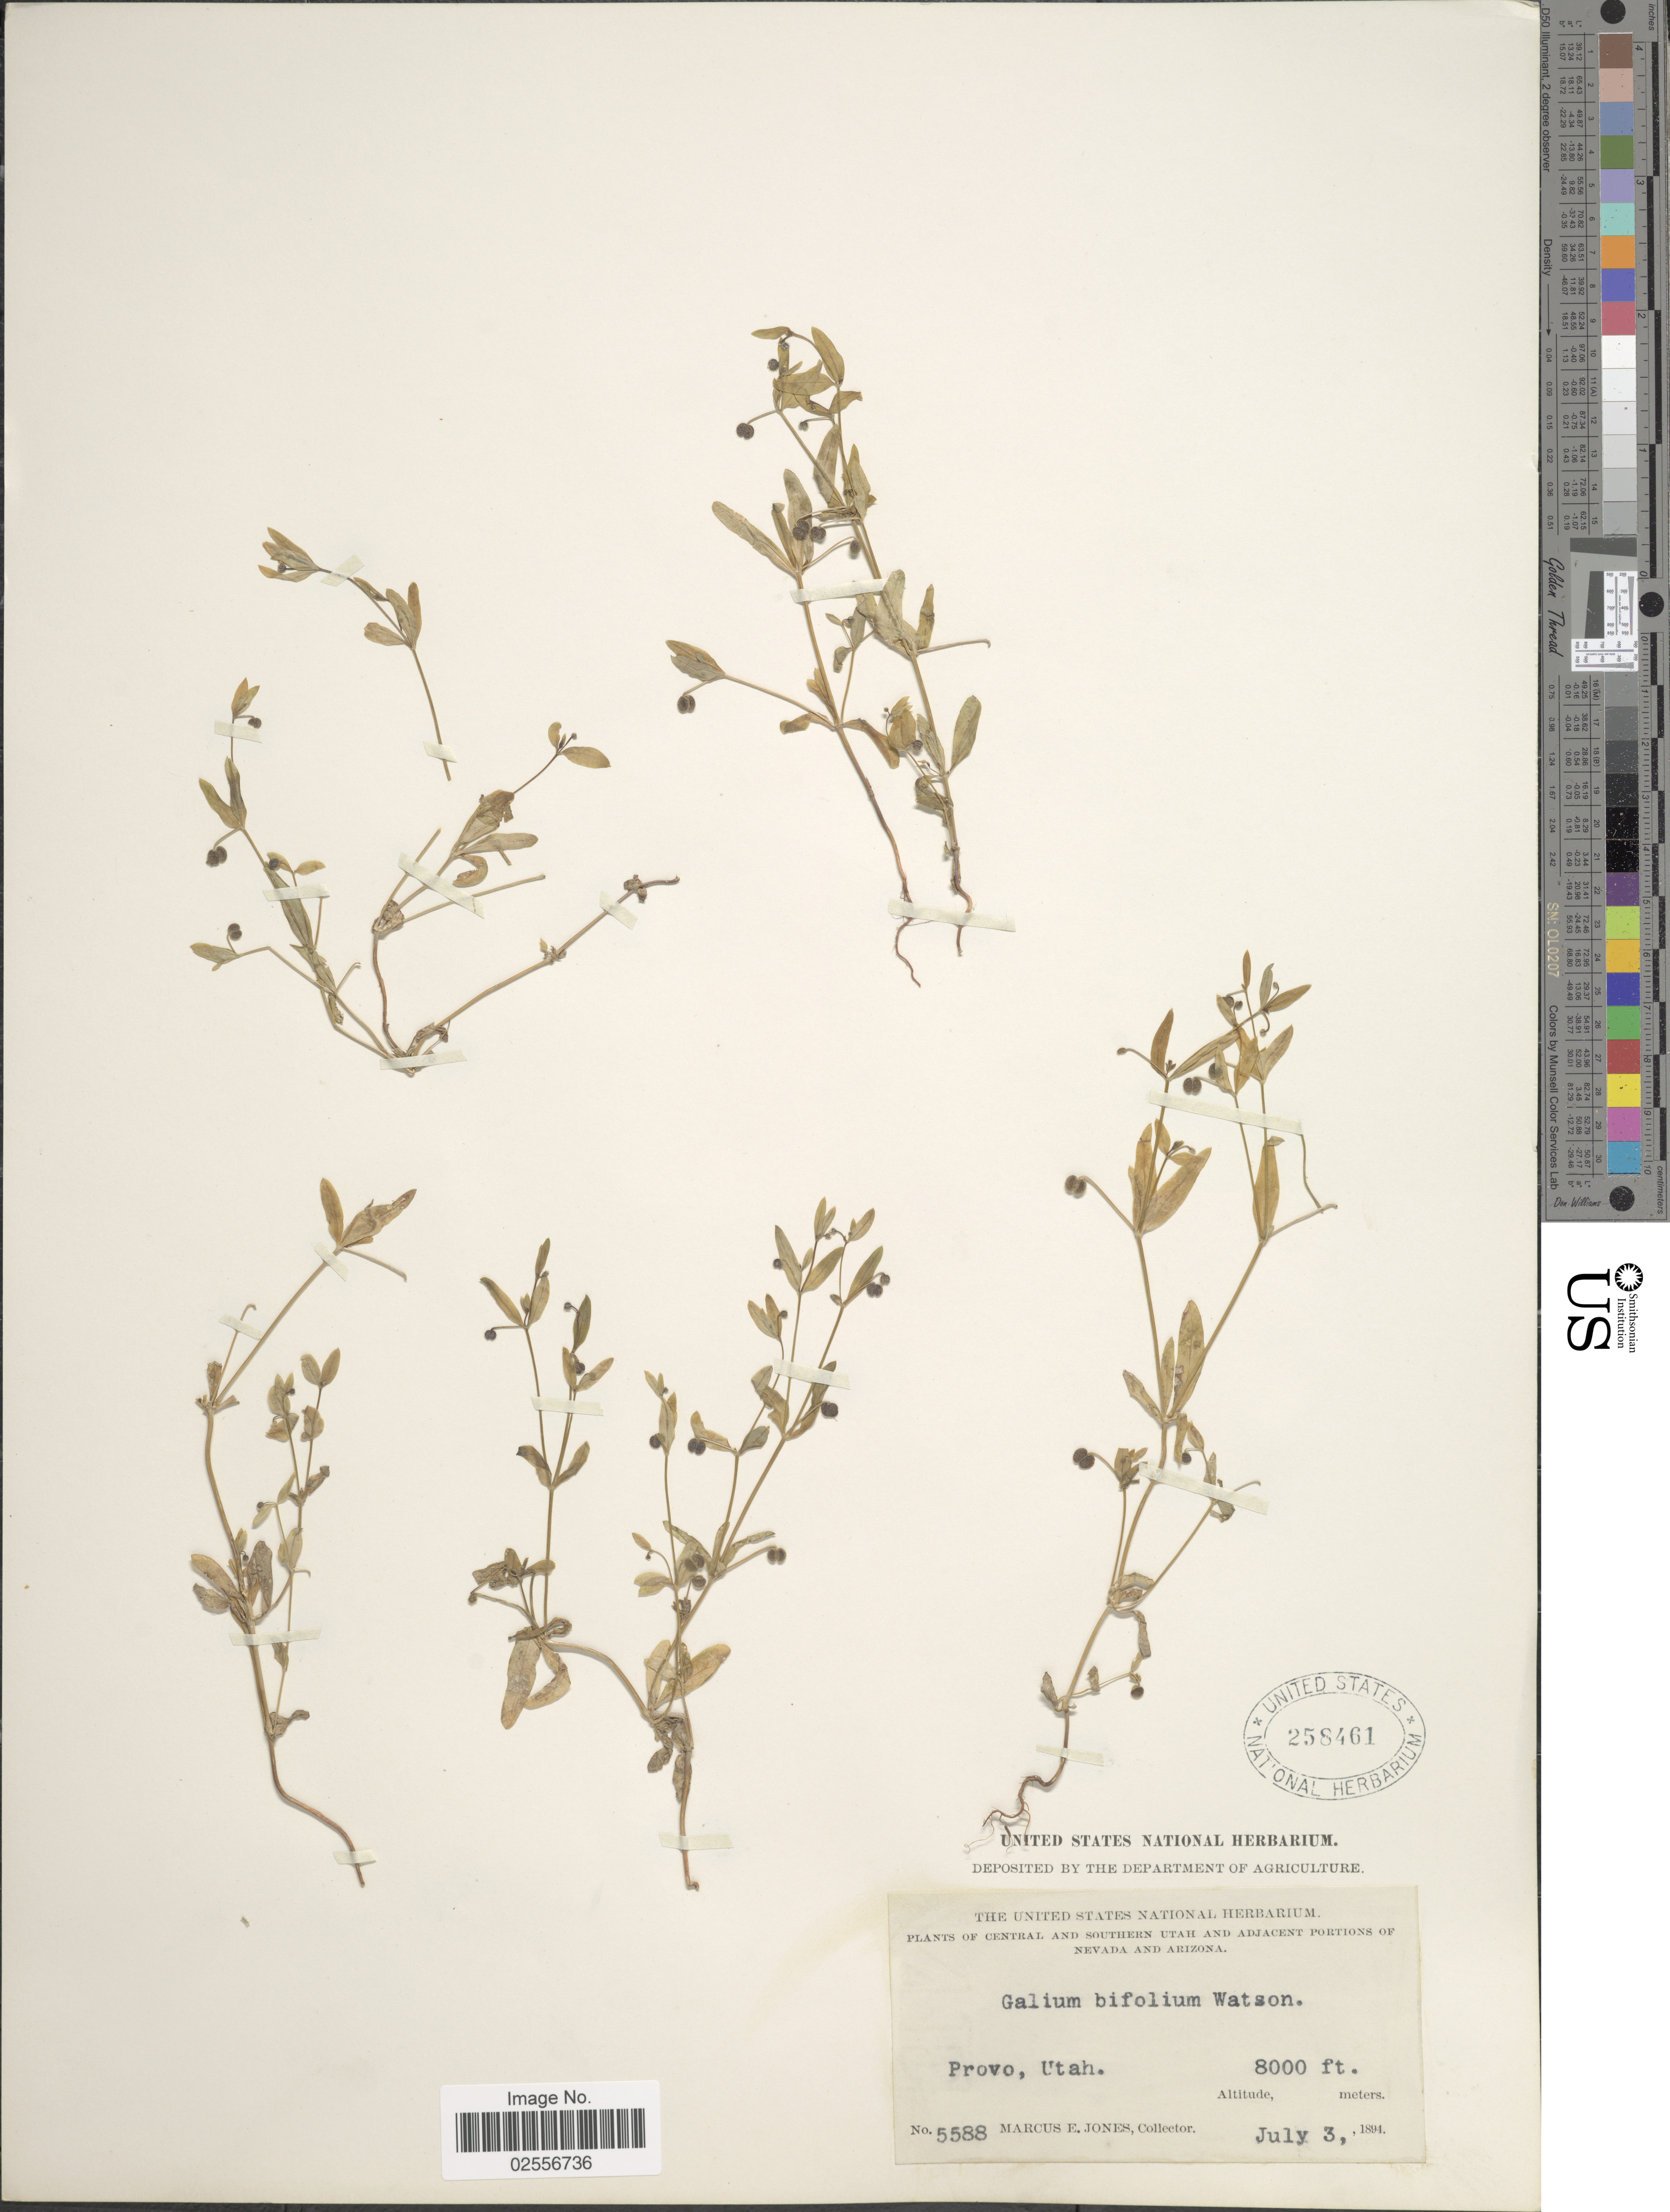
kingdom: Plantae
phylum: Tracheophyta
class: Magnoliopsida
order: Gentianales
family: Rubiaceae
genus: Galium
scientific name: Galium bifolium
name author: S. Watson in C. King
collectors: M. E. Jones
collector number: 5588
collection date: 1894-07-03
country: United States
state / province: Utah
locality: Central and Southern Utah. Provo.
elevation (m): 2438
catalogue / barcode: US 258461